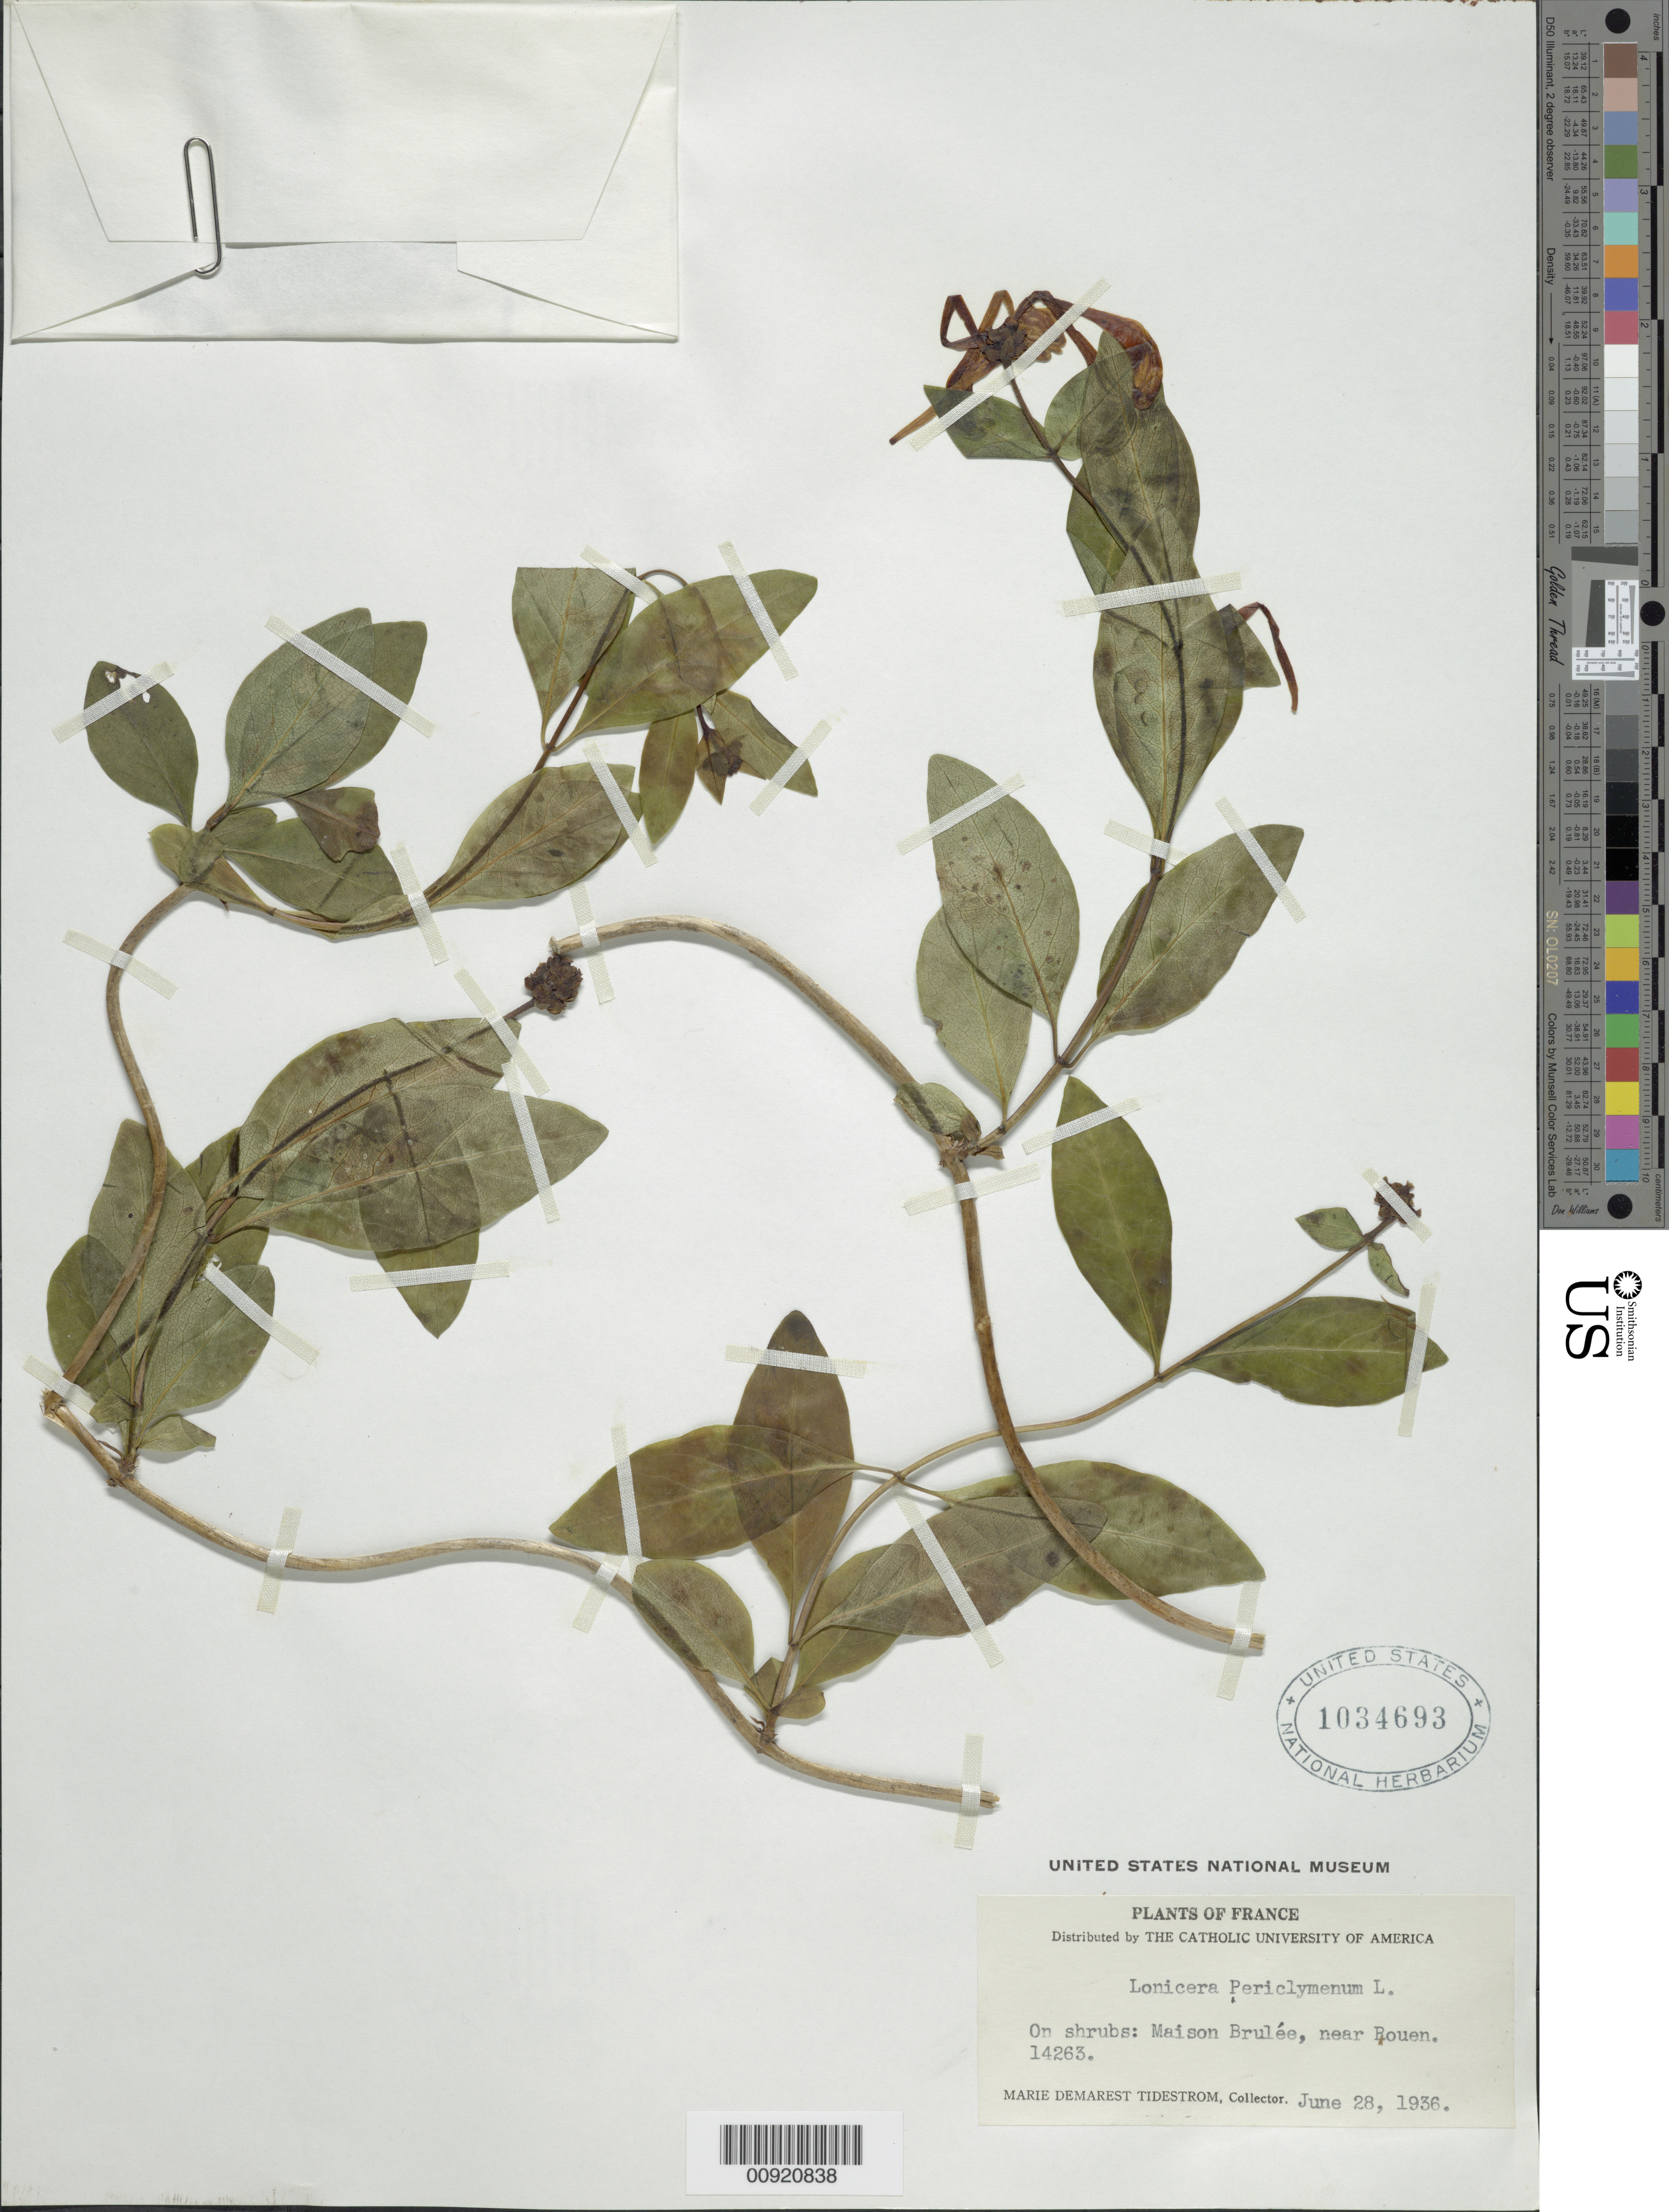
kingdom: Plantae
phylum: Tracheophyta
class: Magnoliopsida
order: Dipsacales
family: Caprifoliaceae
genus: Lonicera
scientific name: Lonicera periclymenum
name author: L.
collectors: M. Tidestrom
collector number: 14263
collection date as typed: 28 Jun 1936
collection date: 1936-06-28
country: France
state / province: Normandie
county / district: Seine-Maritime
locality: On shrubs; Maison Brulée, near Rouen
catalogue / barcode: US 1034693